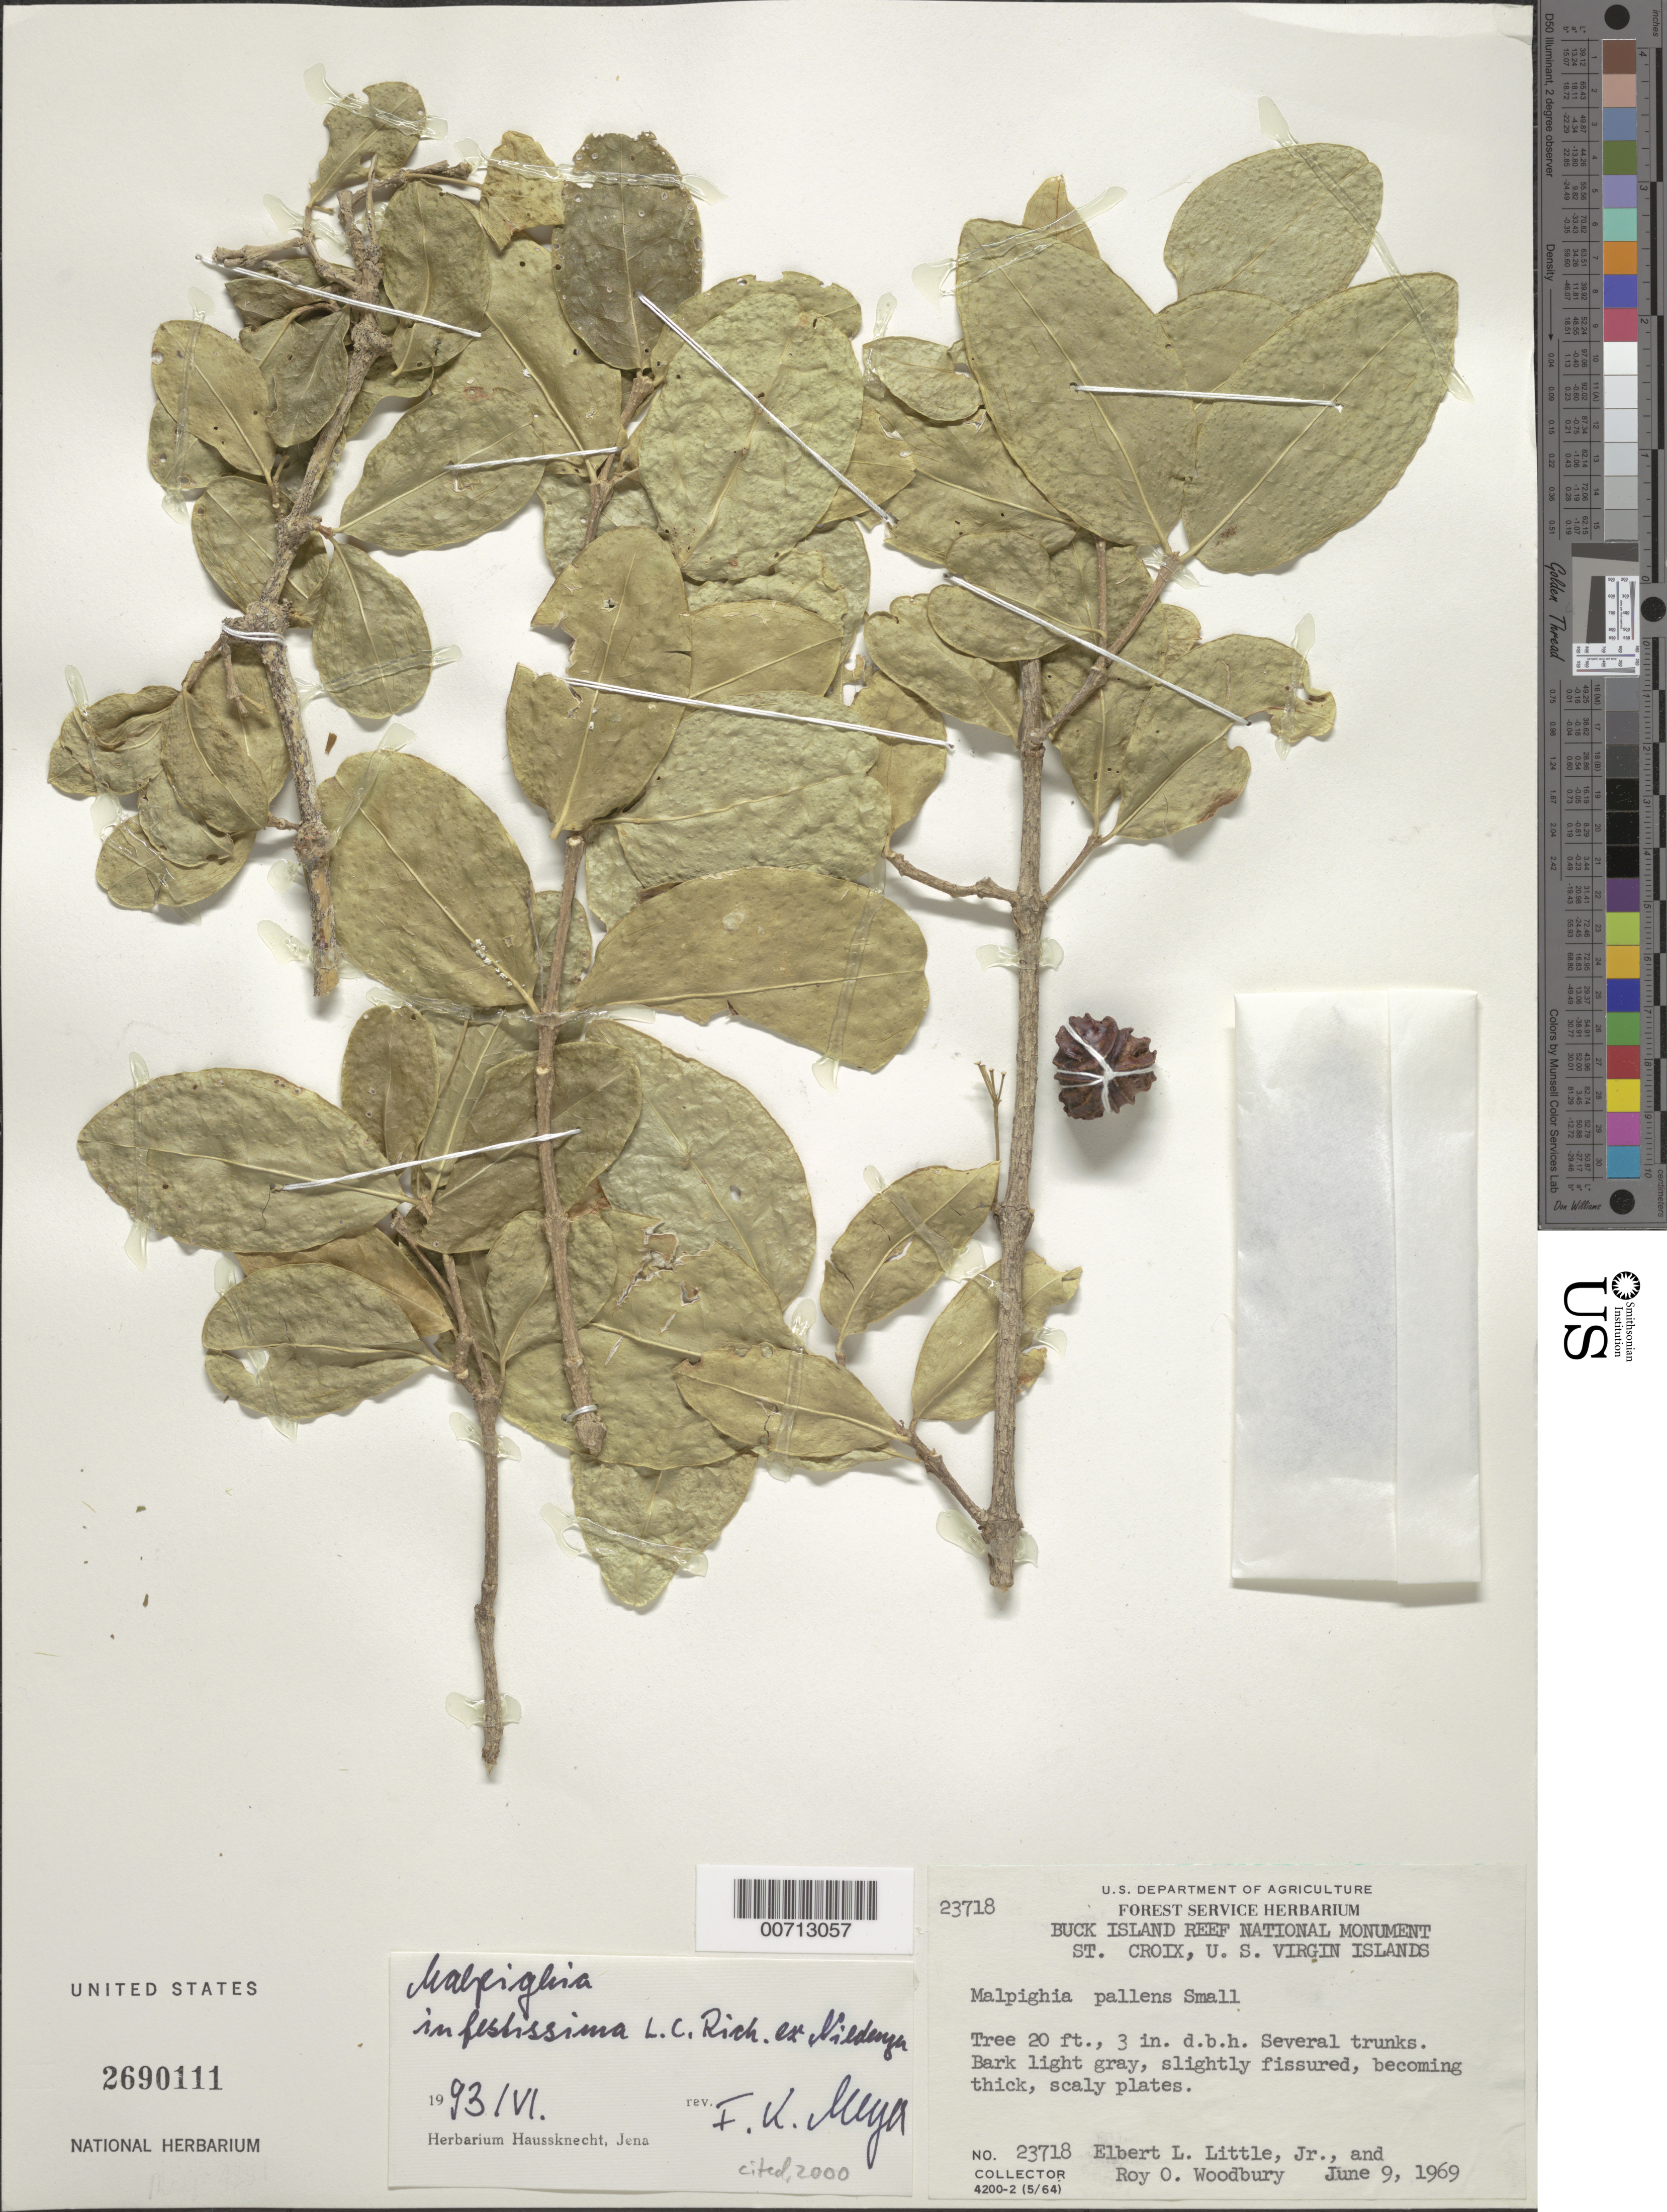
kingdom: Plantae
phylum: Tracheophyta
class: Magnoliopsida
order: Malpighiales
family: Malpighiaceae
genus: Malpighia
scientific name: Malpighia infestissima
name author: Rich. ex Nied.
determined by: Meyer, F. K.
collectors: E. L. Little & R. O. Woodbury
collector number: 23718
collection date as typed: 09 Jun 1969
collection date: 1969-06-09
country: U.S. Virgin Islands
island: Buck Island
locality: Buck Island Reef Natl. Monument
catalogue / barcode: US 2690111